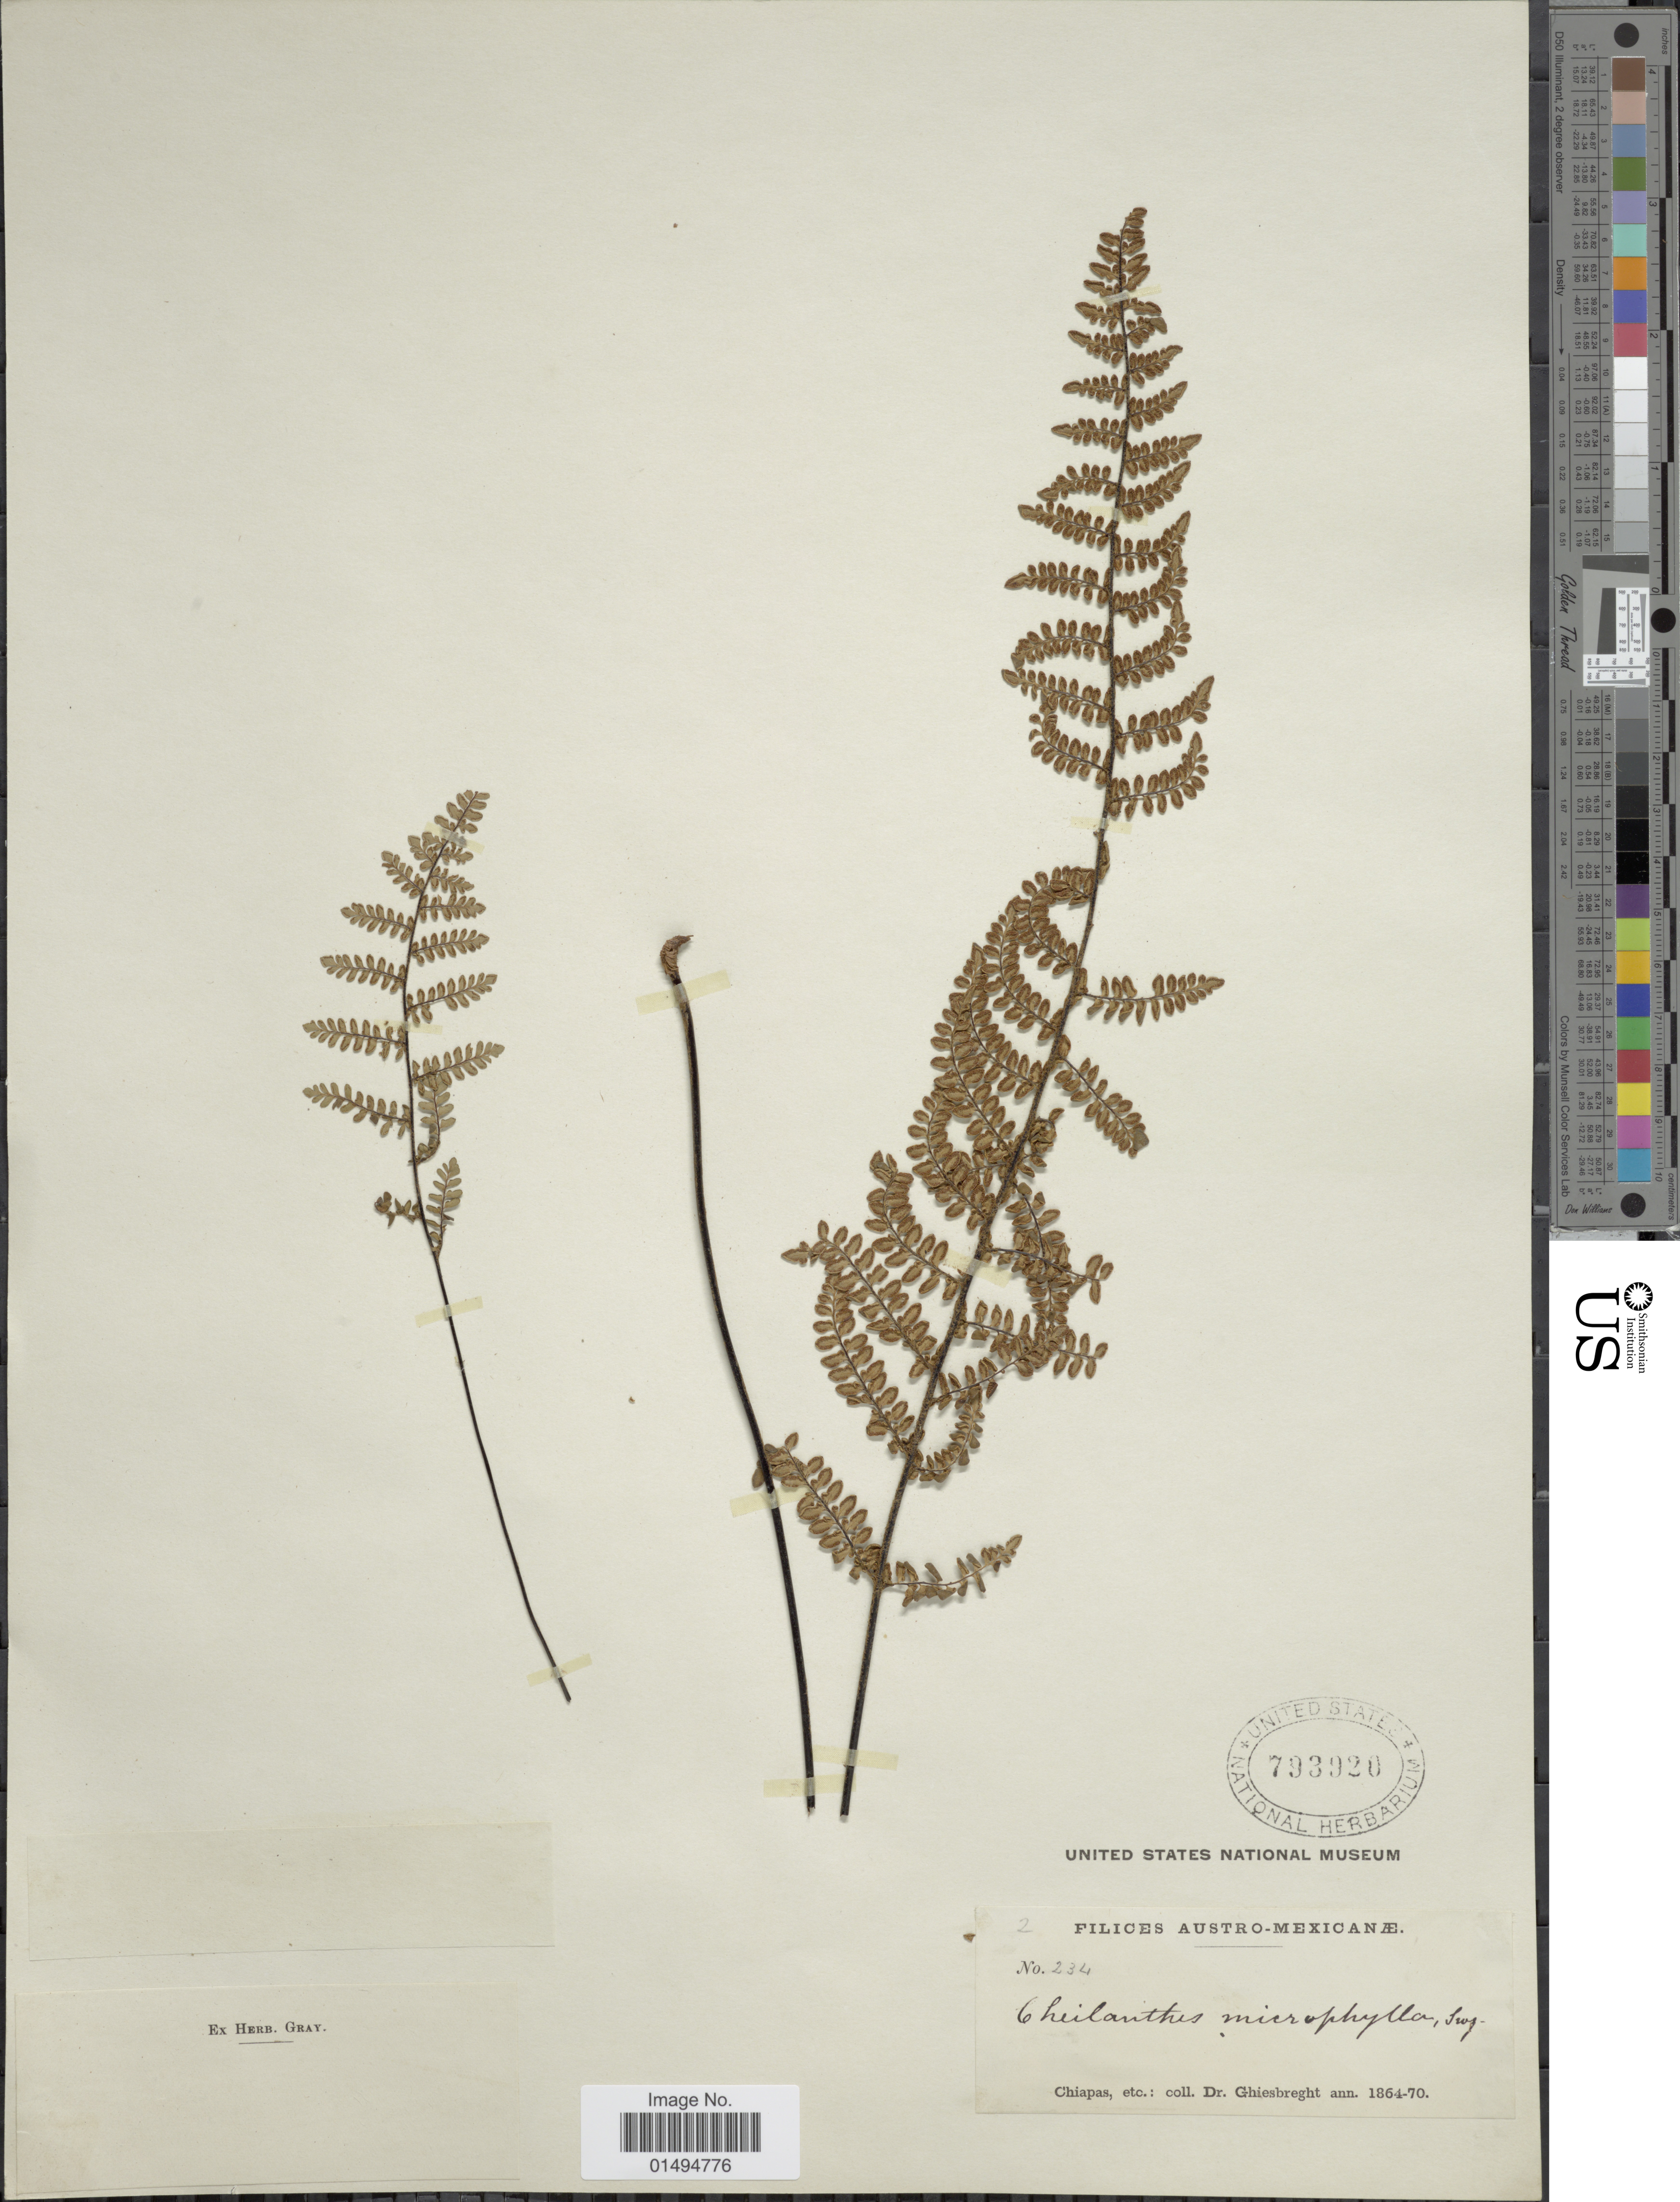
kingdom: Plantae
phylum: Tracheophyta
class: Polypodiopsida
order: Polypodiales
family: Pteridaceae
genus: Myriopteris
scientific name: Myriopteris notholaenoides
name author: (Desv.) Grusz & Windham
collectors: -. Ghiesbreght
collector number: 234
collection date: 1864/1870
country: Mexico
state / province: Chiapas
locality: Austo-mexicanae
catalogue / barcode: US 793920